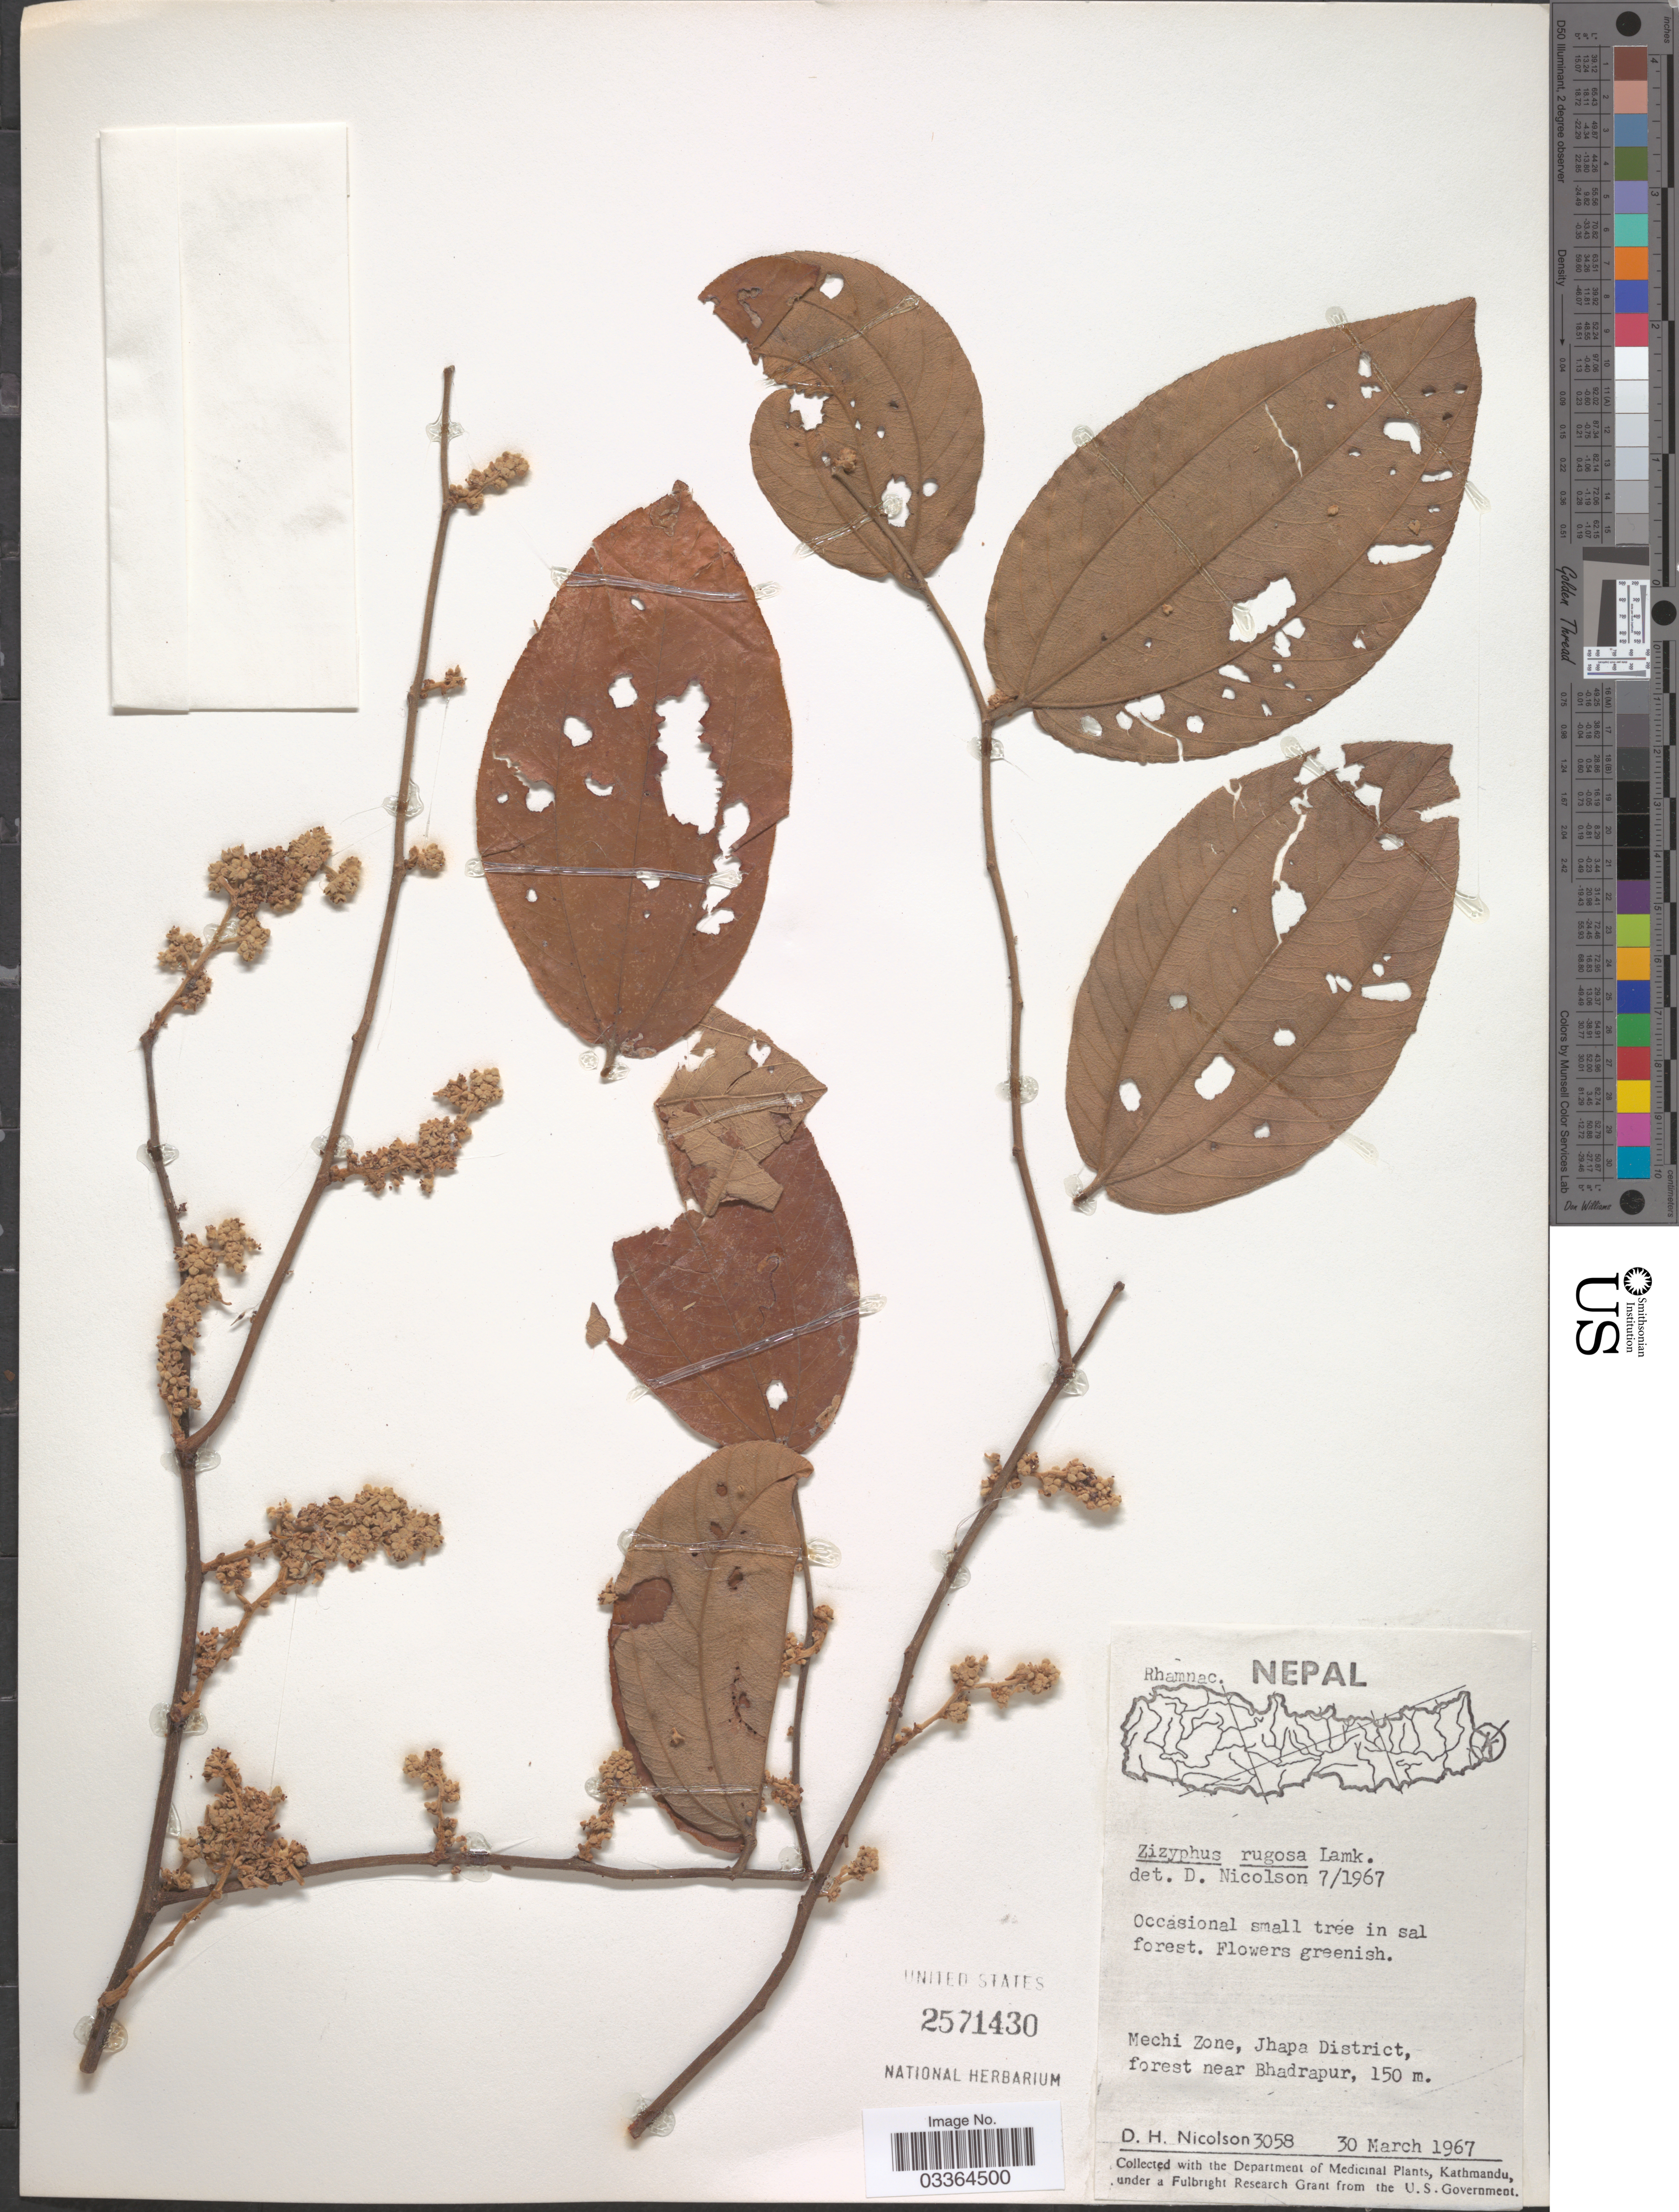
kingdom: Plantae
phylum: Tracheophyta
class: Magnoliopsida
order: Rosales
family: Rhamnaceae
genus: Ziziphus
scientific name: Ziziphus rugosa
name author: Lam.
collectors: D. H. Nicolson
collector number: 3058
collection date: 1967-03-30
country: Nepal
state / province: Mechi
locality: Mechi Zone, Jhapa District, forest near Bhadrapur.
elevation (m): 150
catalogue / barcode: US 2571430